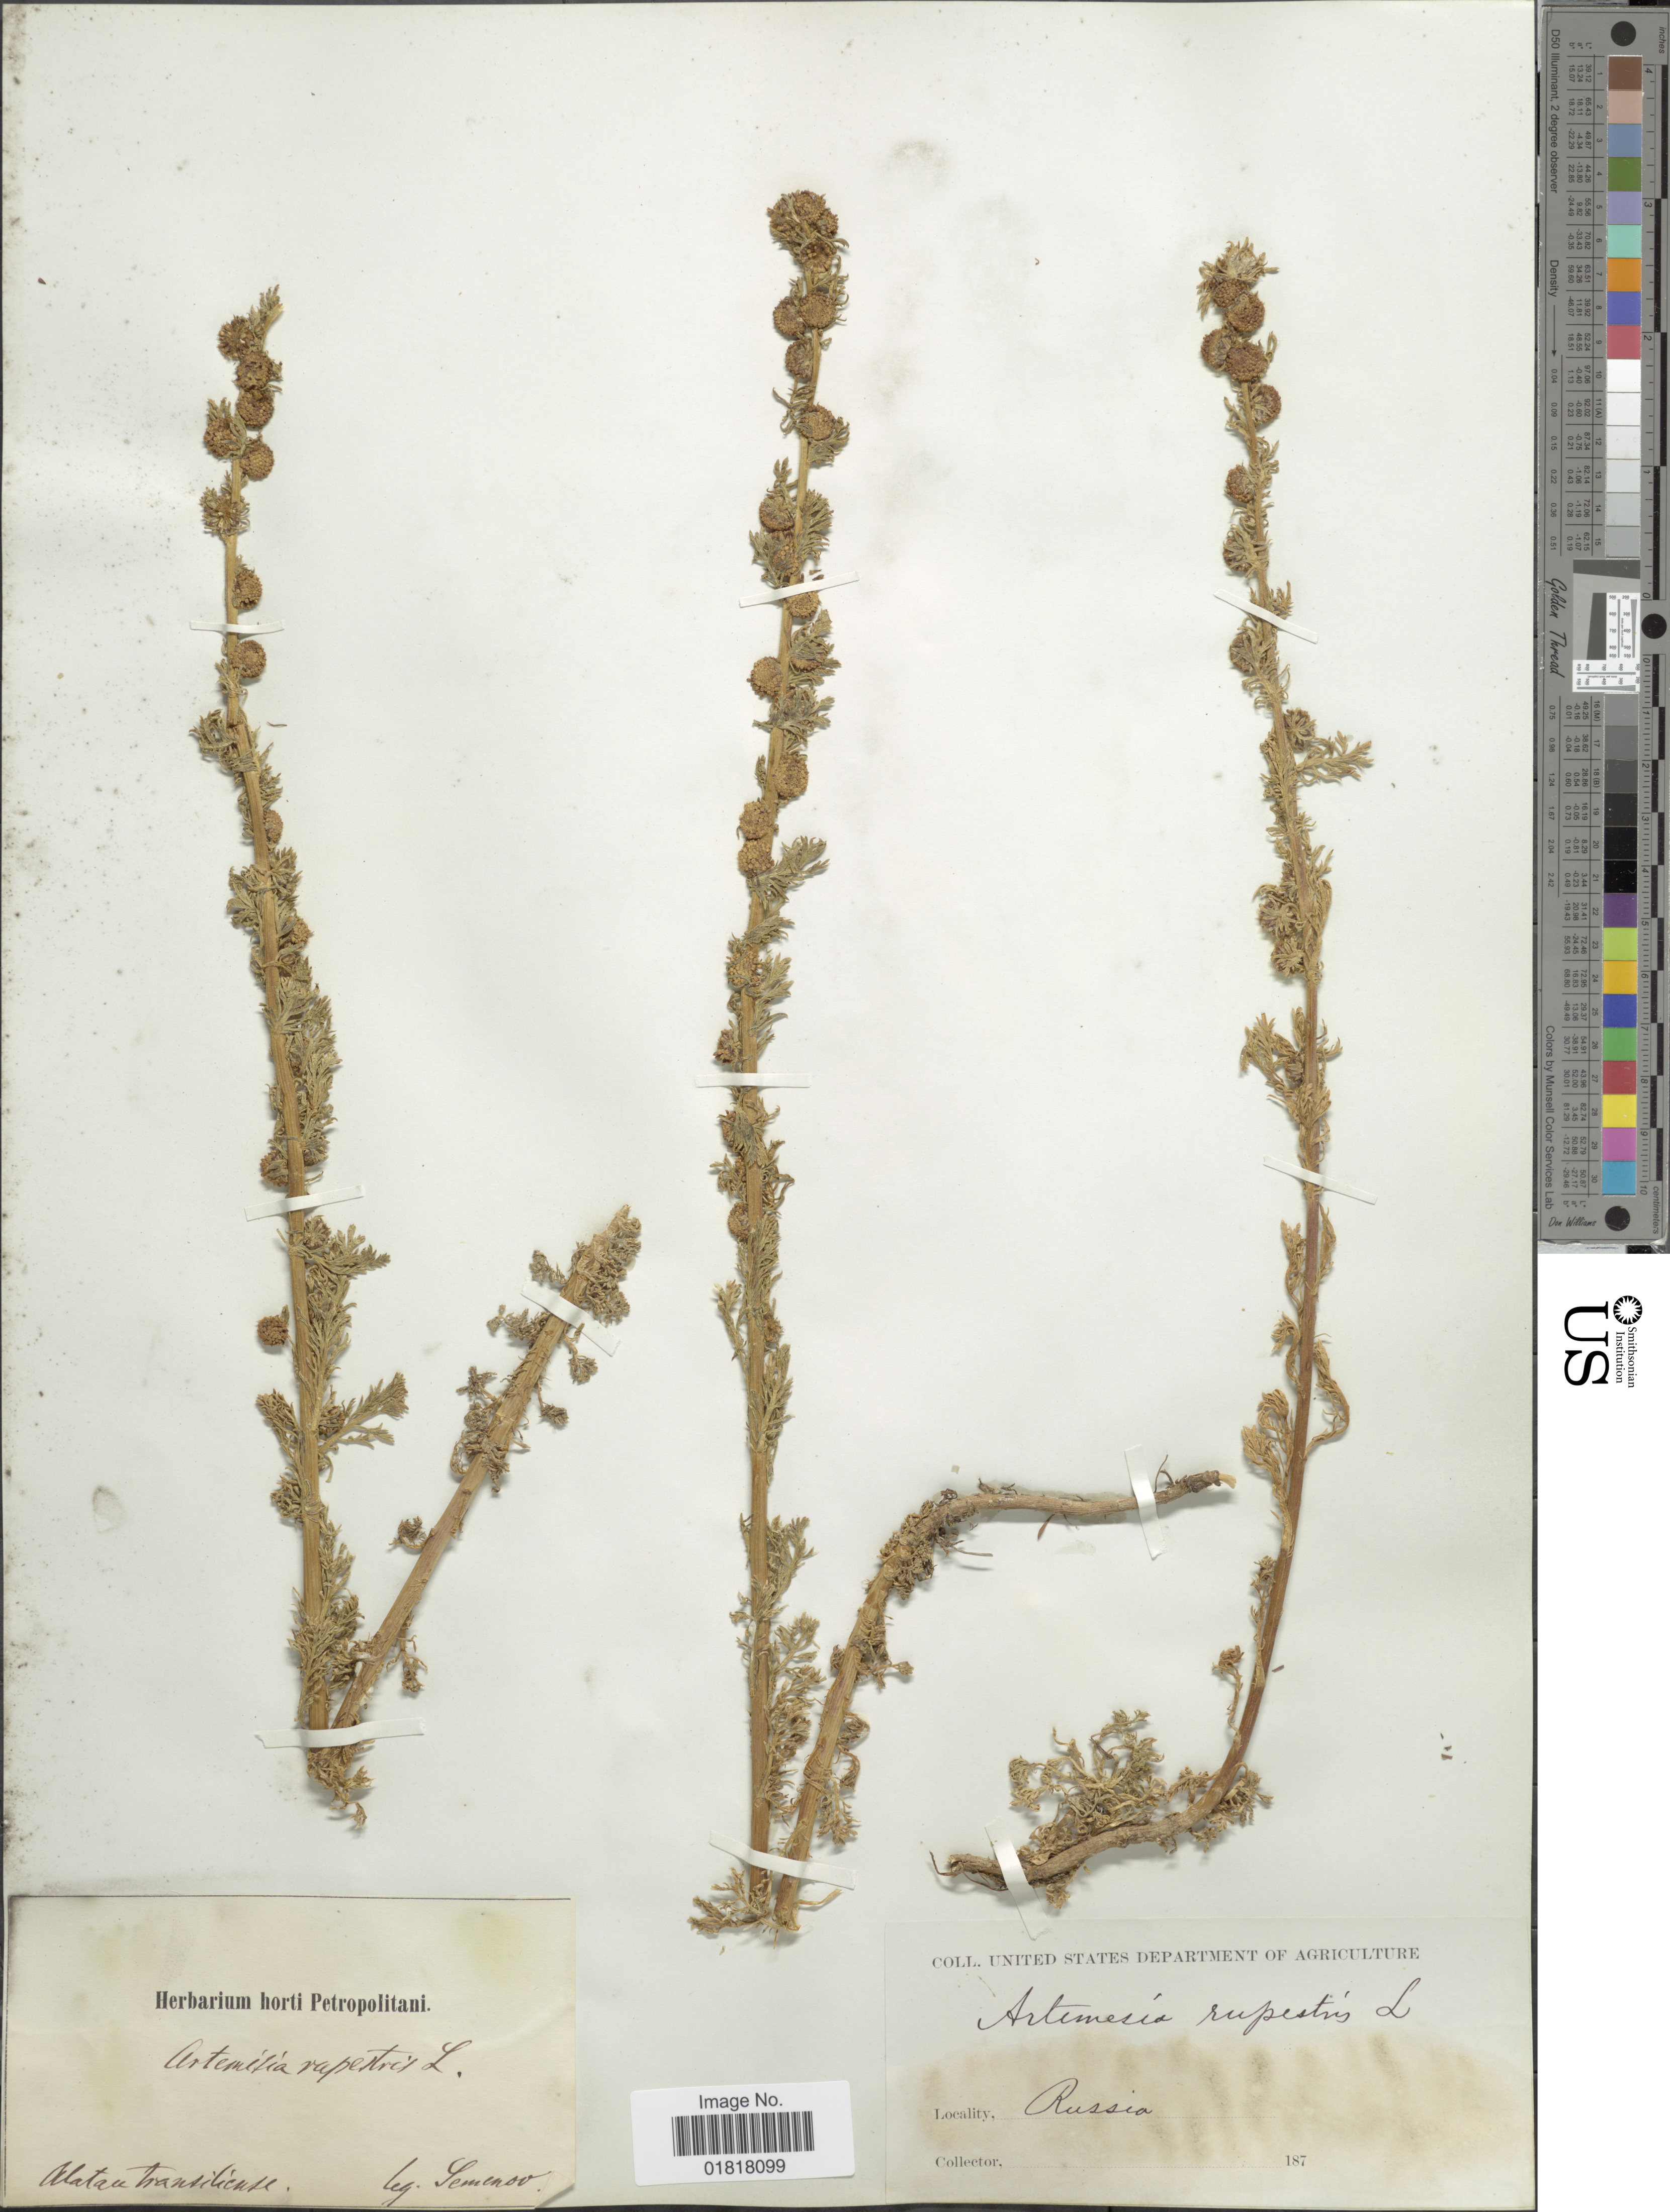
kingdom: Plantae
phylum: Tracheophyta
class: Magnoliopsida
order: Asterales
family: Asteraceae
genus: Artemisia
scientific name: Artemisia rupestris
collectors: Lemenov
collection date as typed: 187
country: Kazakhstan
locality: Alatau transiliense